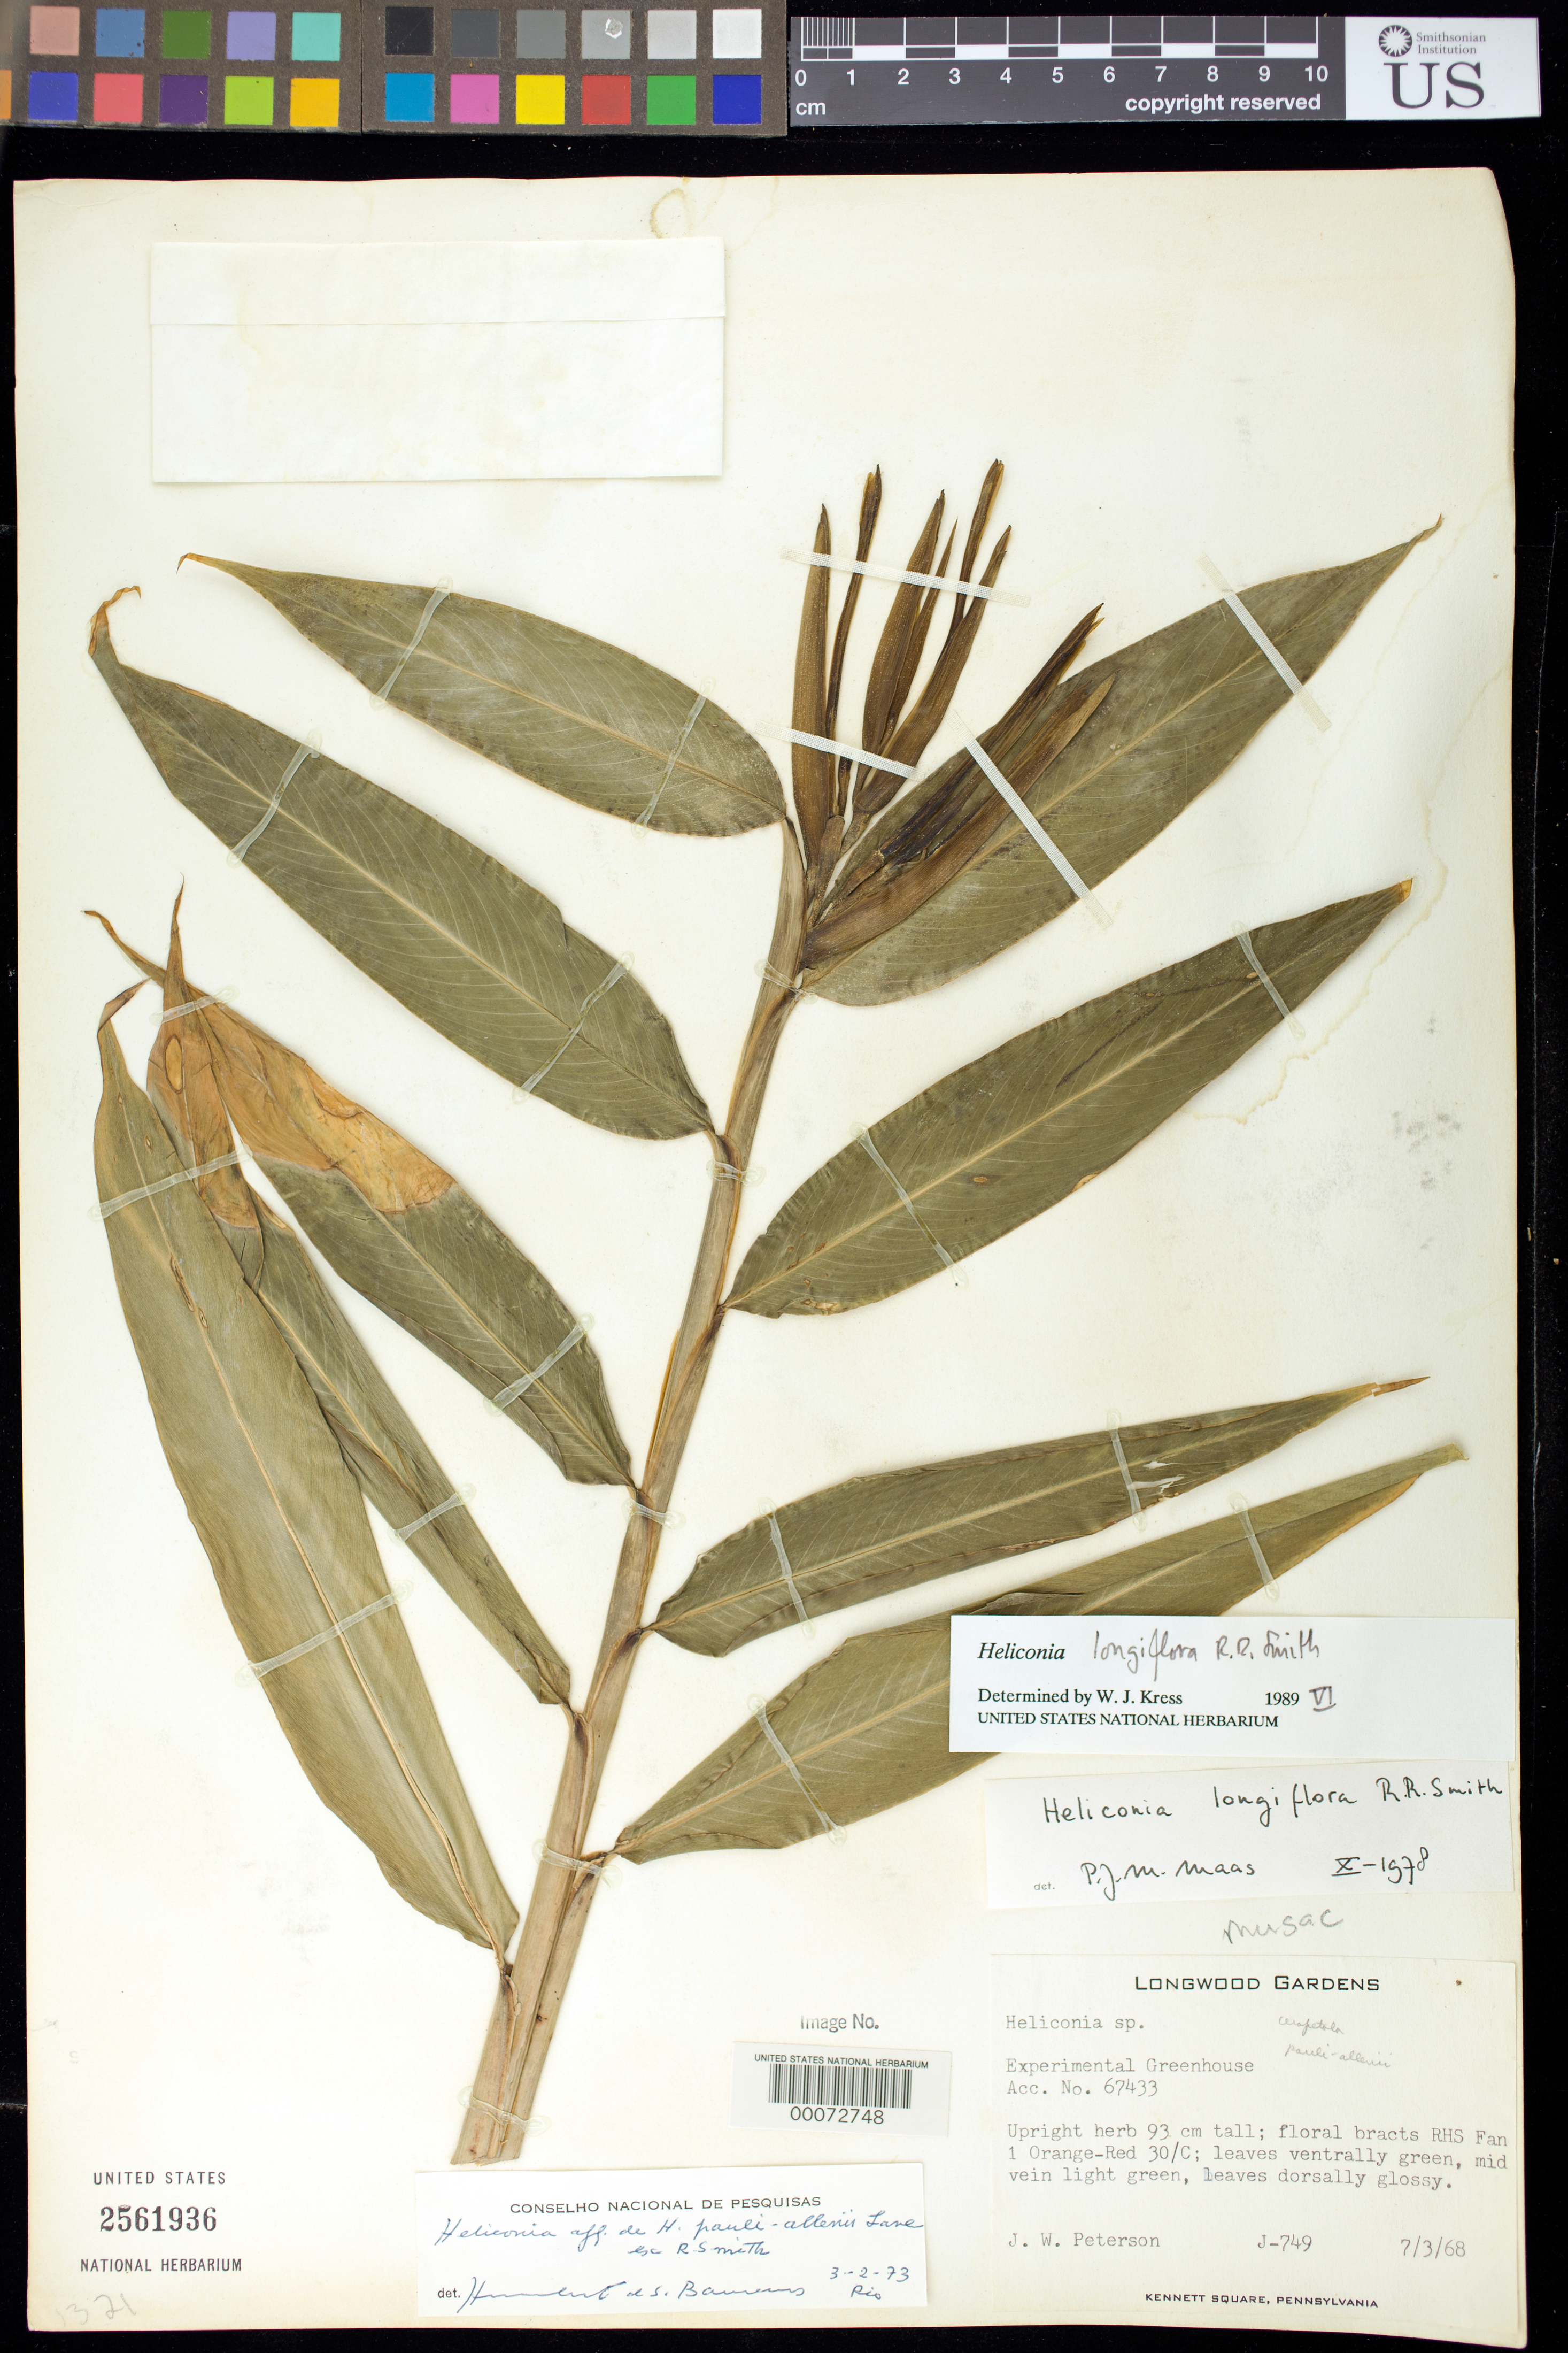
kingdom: Plantae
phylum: Tracheophyta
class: Liliopsida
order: Zingiberales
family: Heliconiaceae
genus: Heliconia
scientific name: Heliconia longiflora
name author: R.R. Sm.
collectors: J. W. Peterson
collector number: J-749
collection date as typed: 07 Mar 1968 or 03 Jul 1968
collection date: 1968-03-07 or 1968-07-03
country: United States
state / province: Pennsylvania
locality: Experimental greenhouse, longwood gardens. acc. # 67433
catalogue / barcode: US 2561936